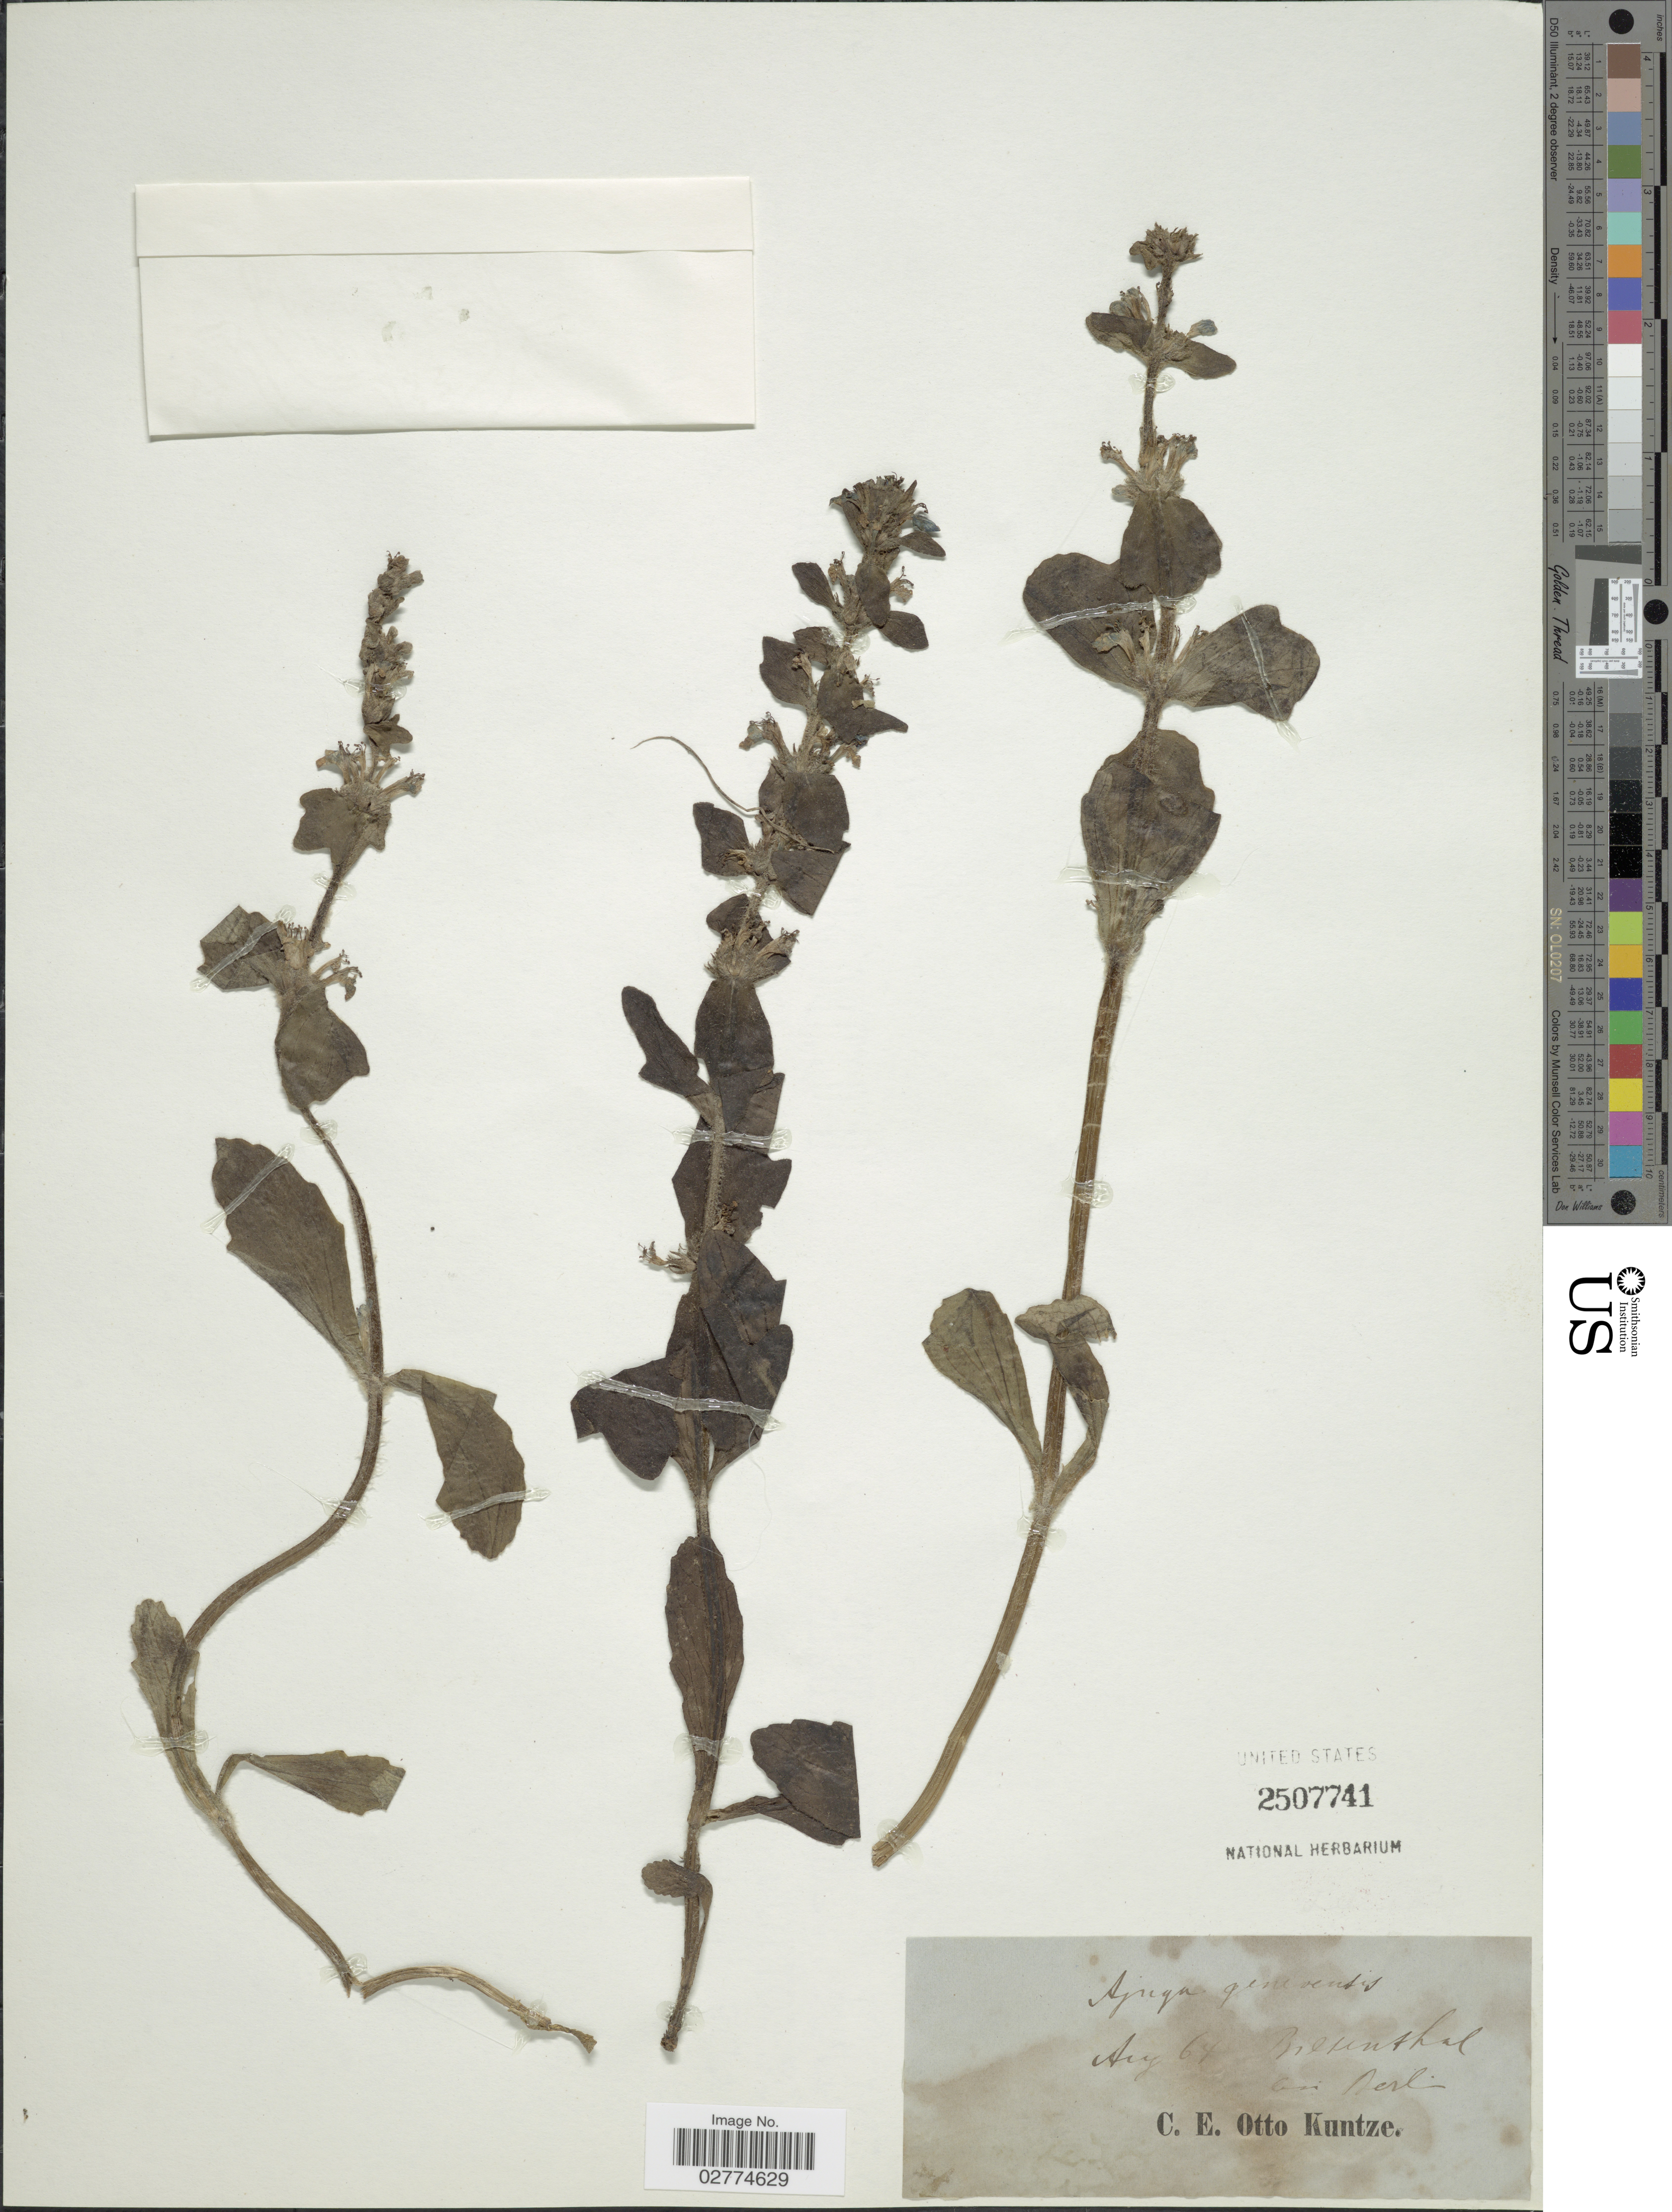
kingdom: Plantae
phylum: Tracheophyta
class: Magnoliopsida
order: Lamiales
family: Lamiaceae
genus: Ajuga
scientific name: Ajuga genevensis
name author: L.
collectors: C.E.O. Kuntze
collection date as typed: Transcribed d/m/y: /8/64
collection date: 1864-08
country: Germany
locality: Besenthal bei Berl.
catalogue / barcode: US 2507741